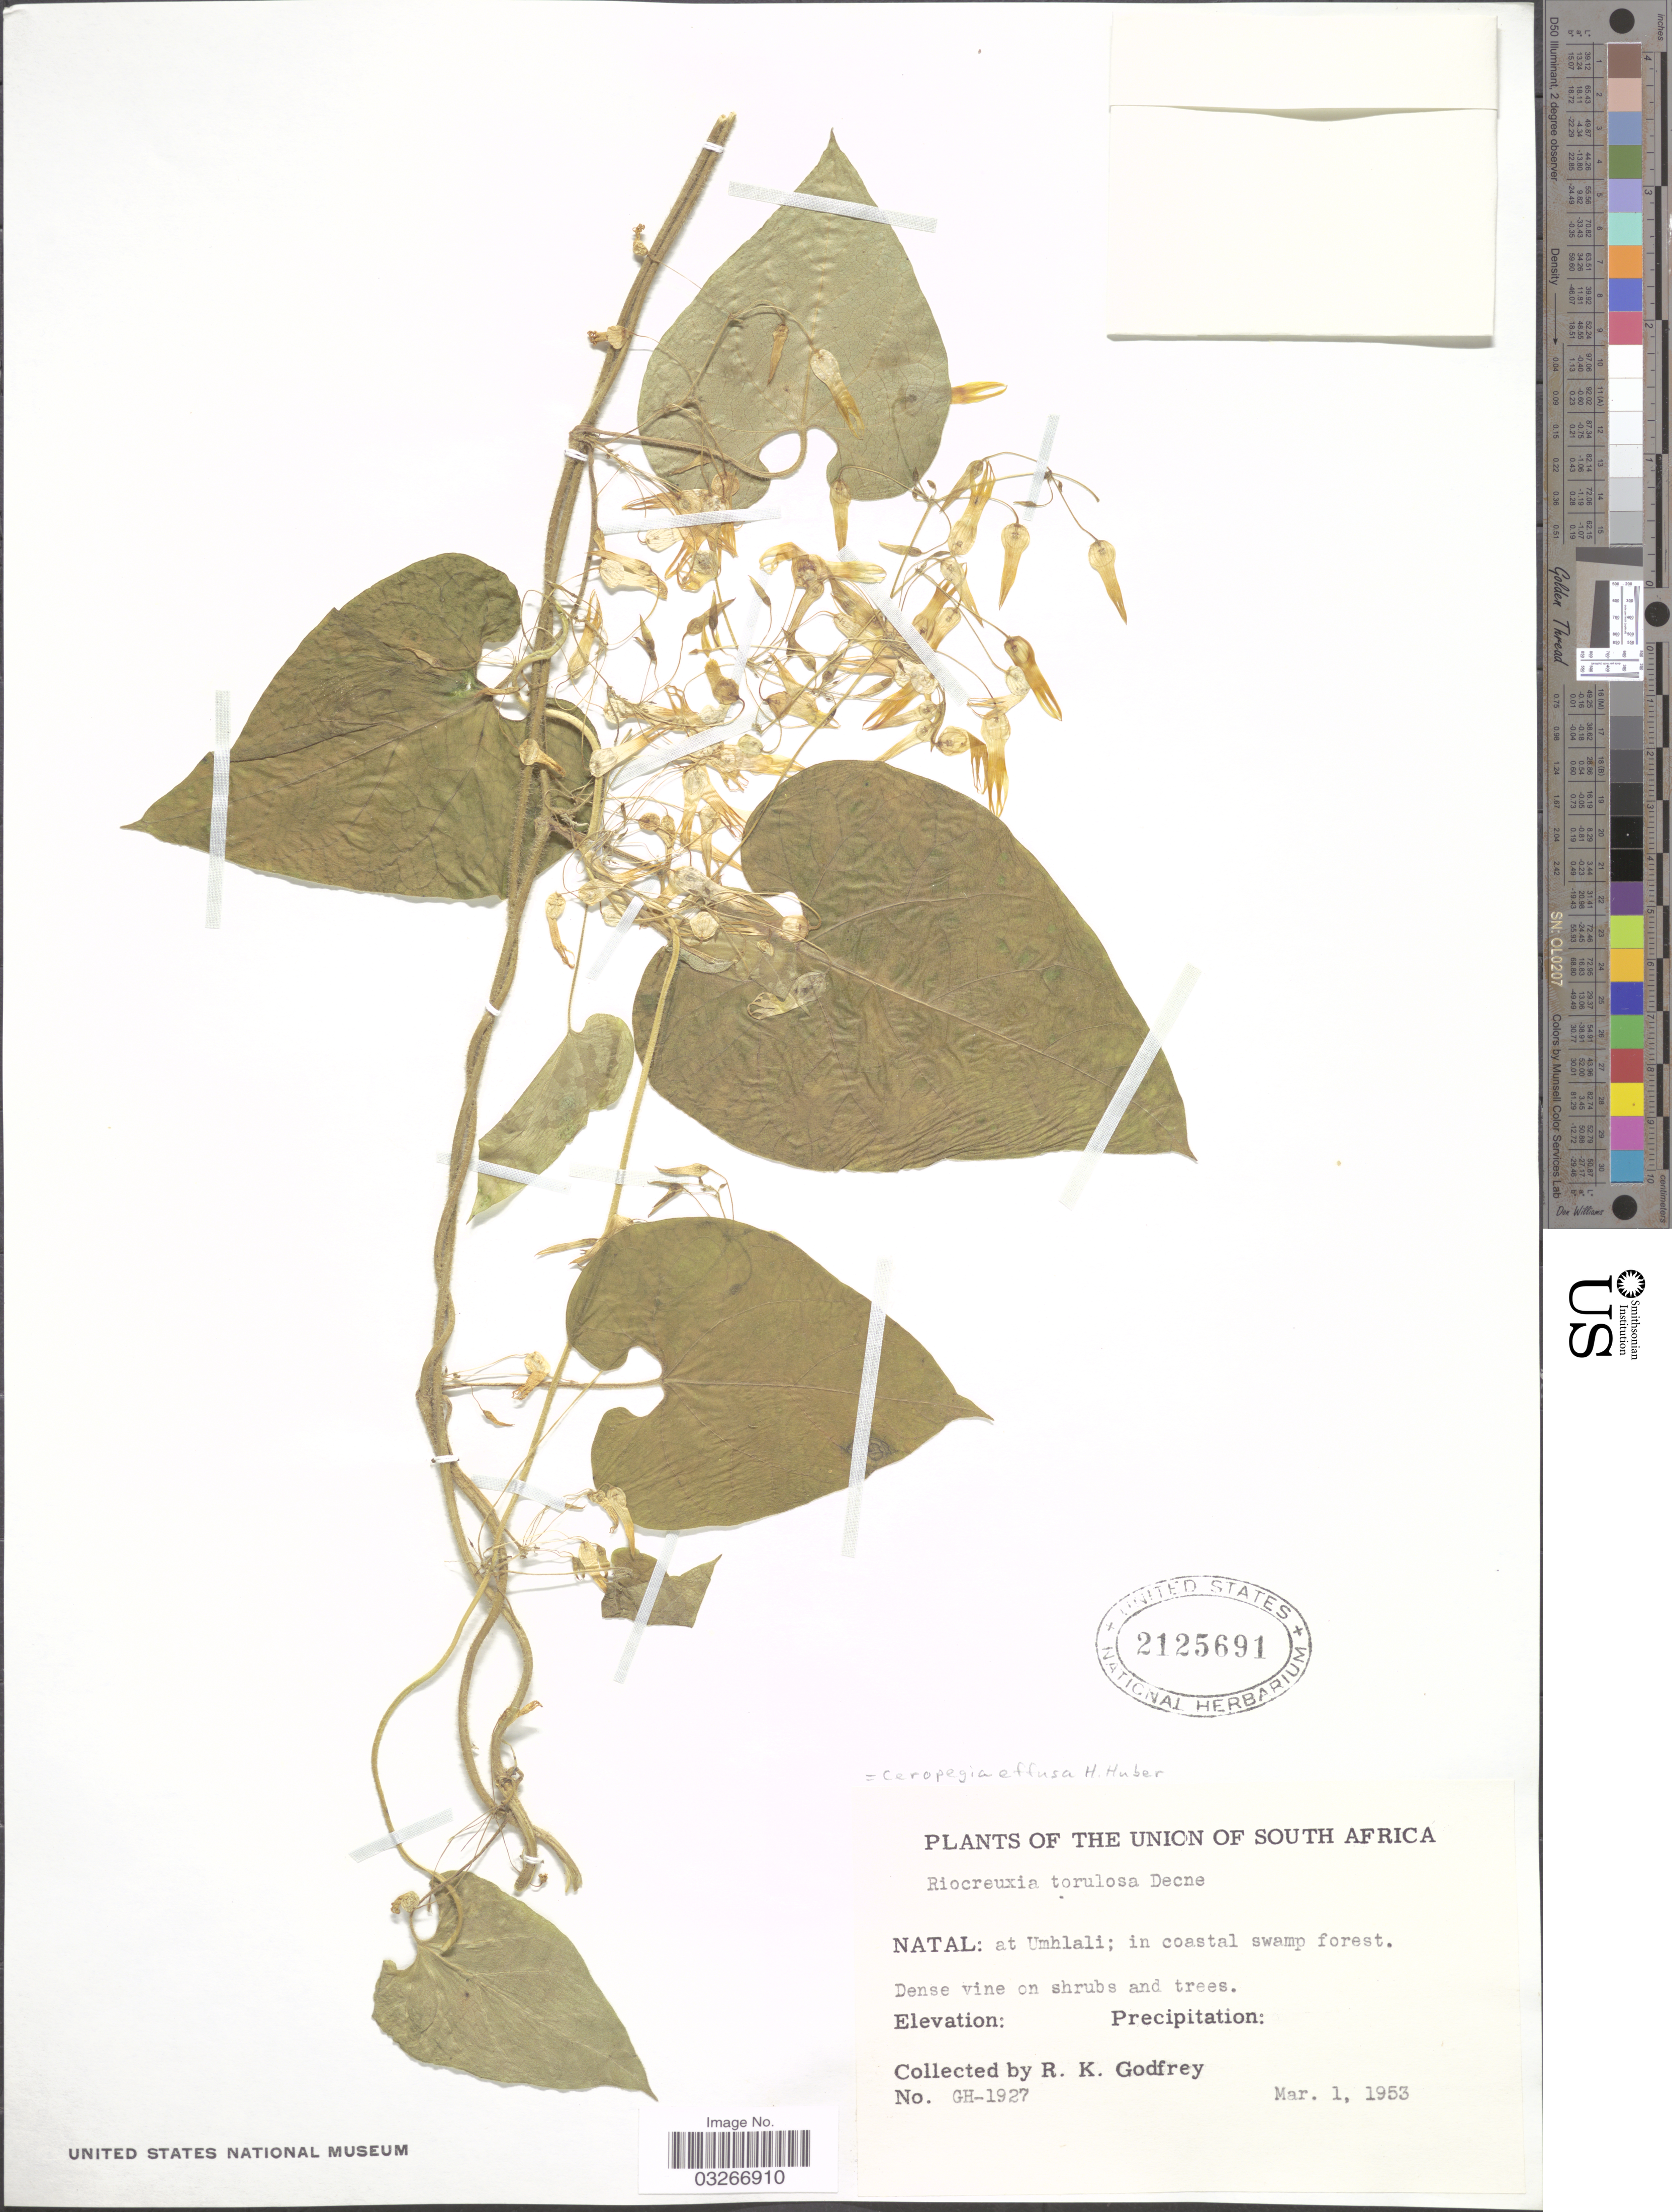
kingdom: Plantae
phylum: Tracheophyta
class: Magnoliopsida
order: Gentianales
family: Apocynaceae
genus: Ceropegia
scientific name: Ceropegia effusa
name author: Huber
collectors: R. K. Godfrey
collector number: GH-1927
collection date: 1953-03-01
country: South Africa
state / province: KwaZulu-Natal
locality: The Union of South Africa. Natal: at Umhlali; in coastal swamp forest.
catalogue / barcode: US 2125691